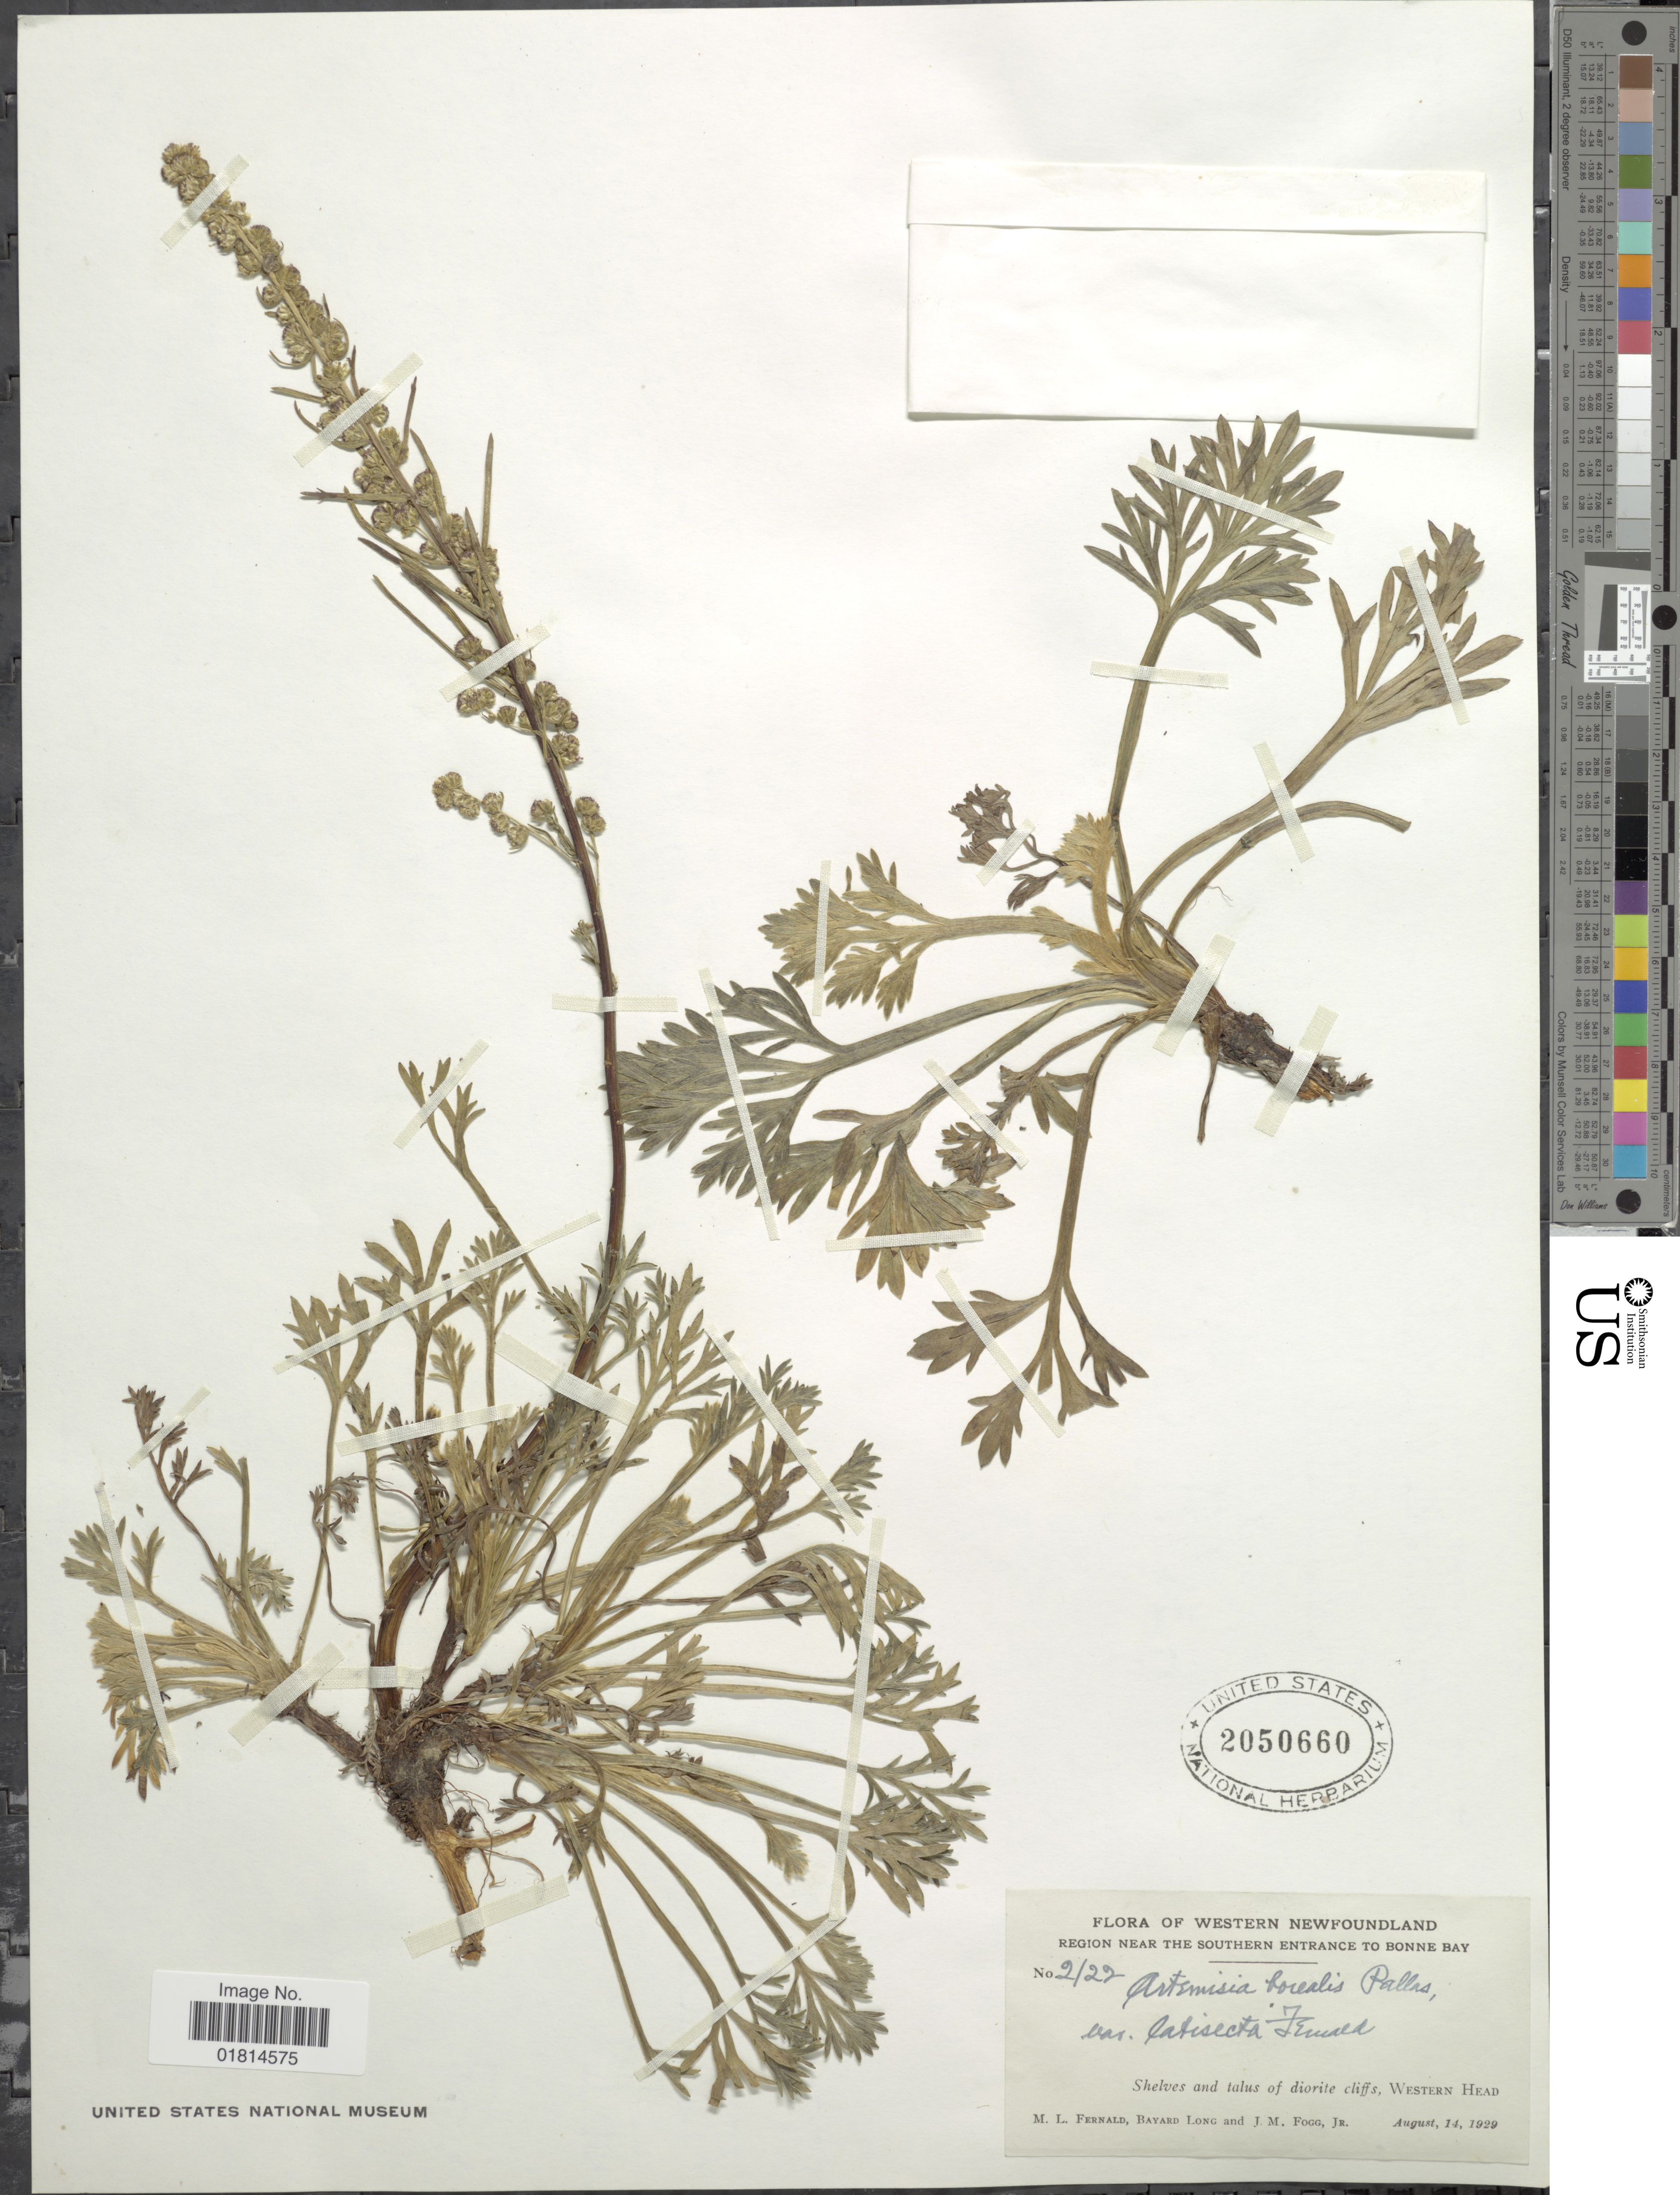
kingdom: Plantae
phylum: Tracheophyta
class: Magnoliopsida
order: Asterales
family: Asteraceae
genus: Artemisia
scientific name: Artemisia borealis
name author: Pall.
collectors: M. L. Fernald, B. Long & J. Fogg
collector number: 2122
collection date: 1929-08-14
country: Canada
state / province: Newfoundland and Labrador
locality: Western Newfoundland. Region near the Southern Entrance to Bonne Bay. Shelves and talus of diorite cliffs, Western Head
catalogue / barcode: US 2050660